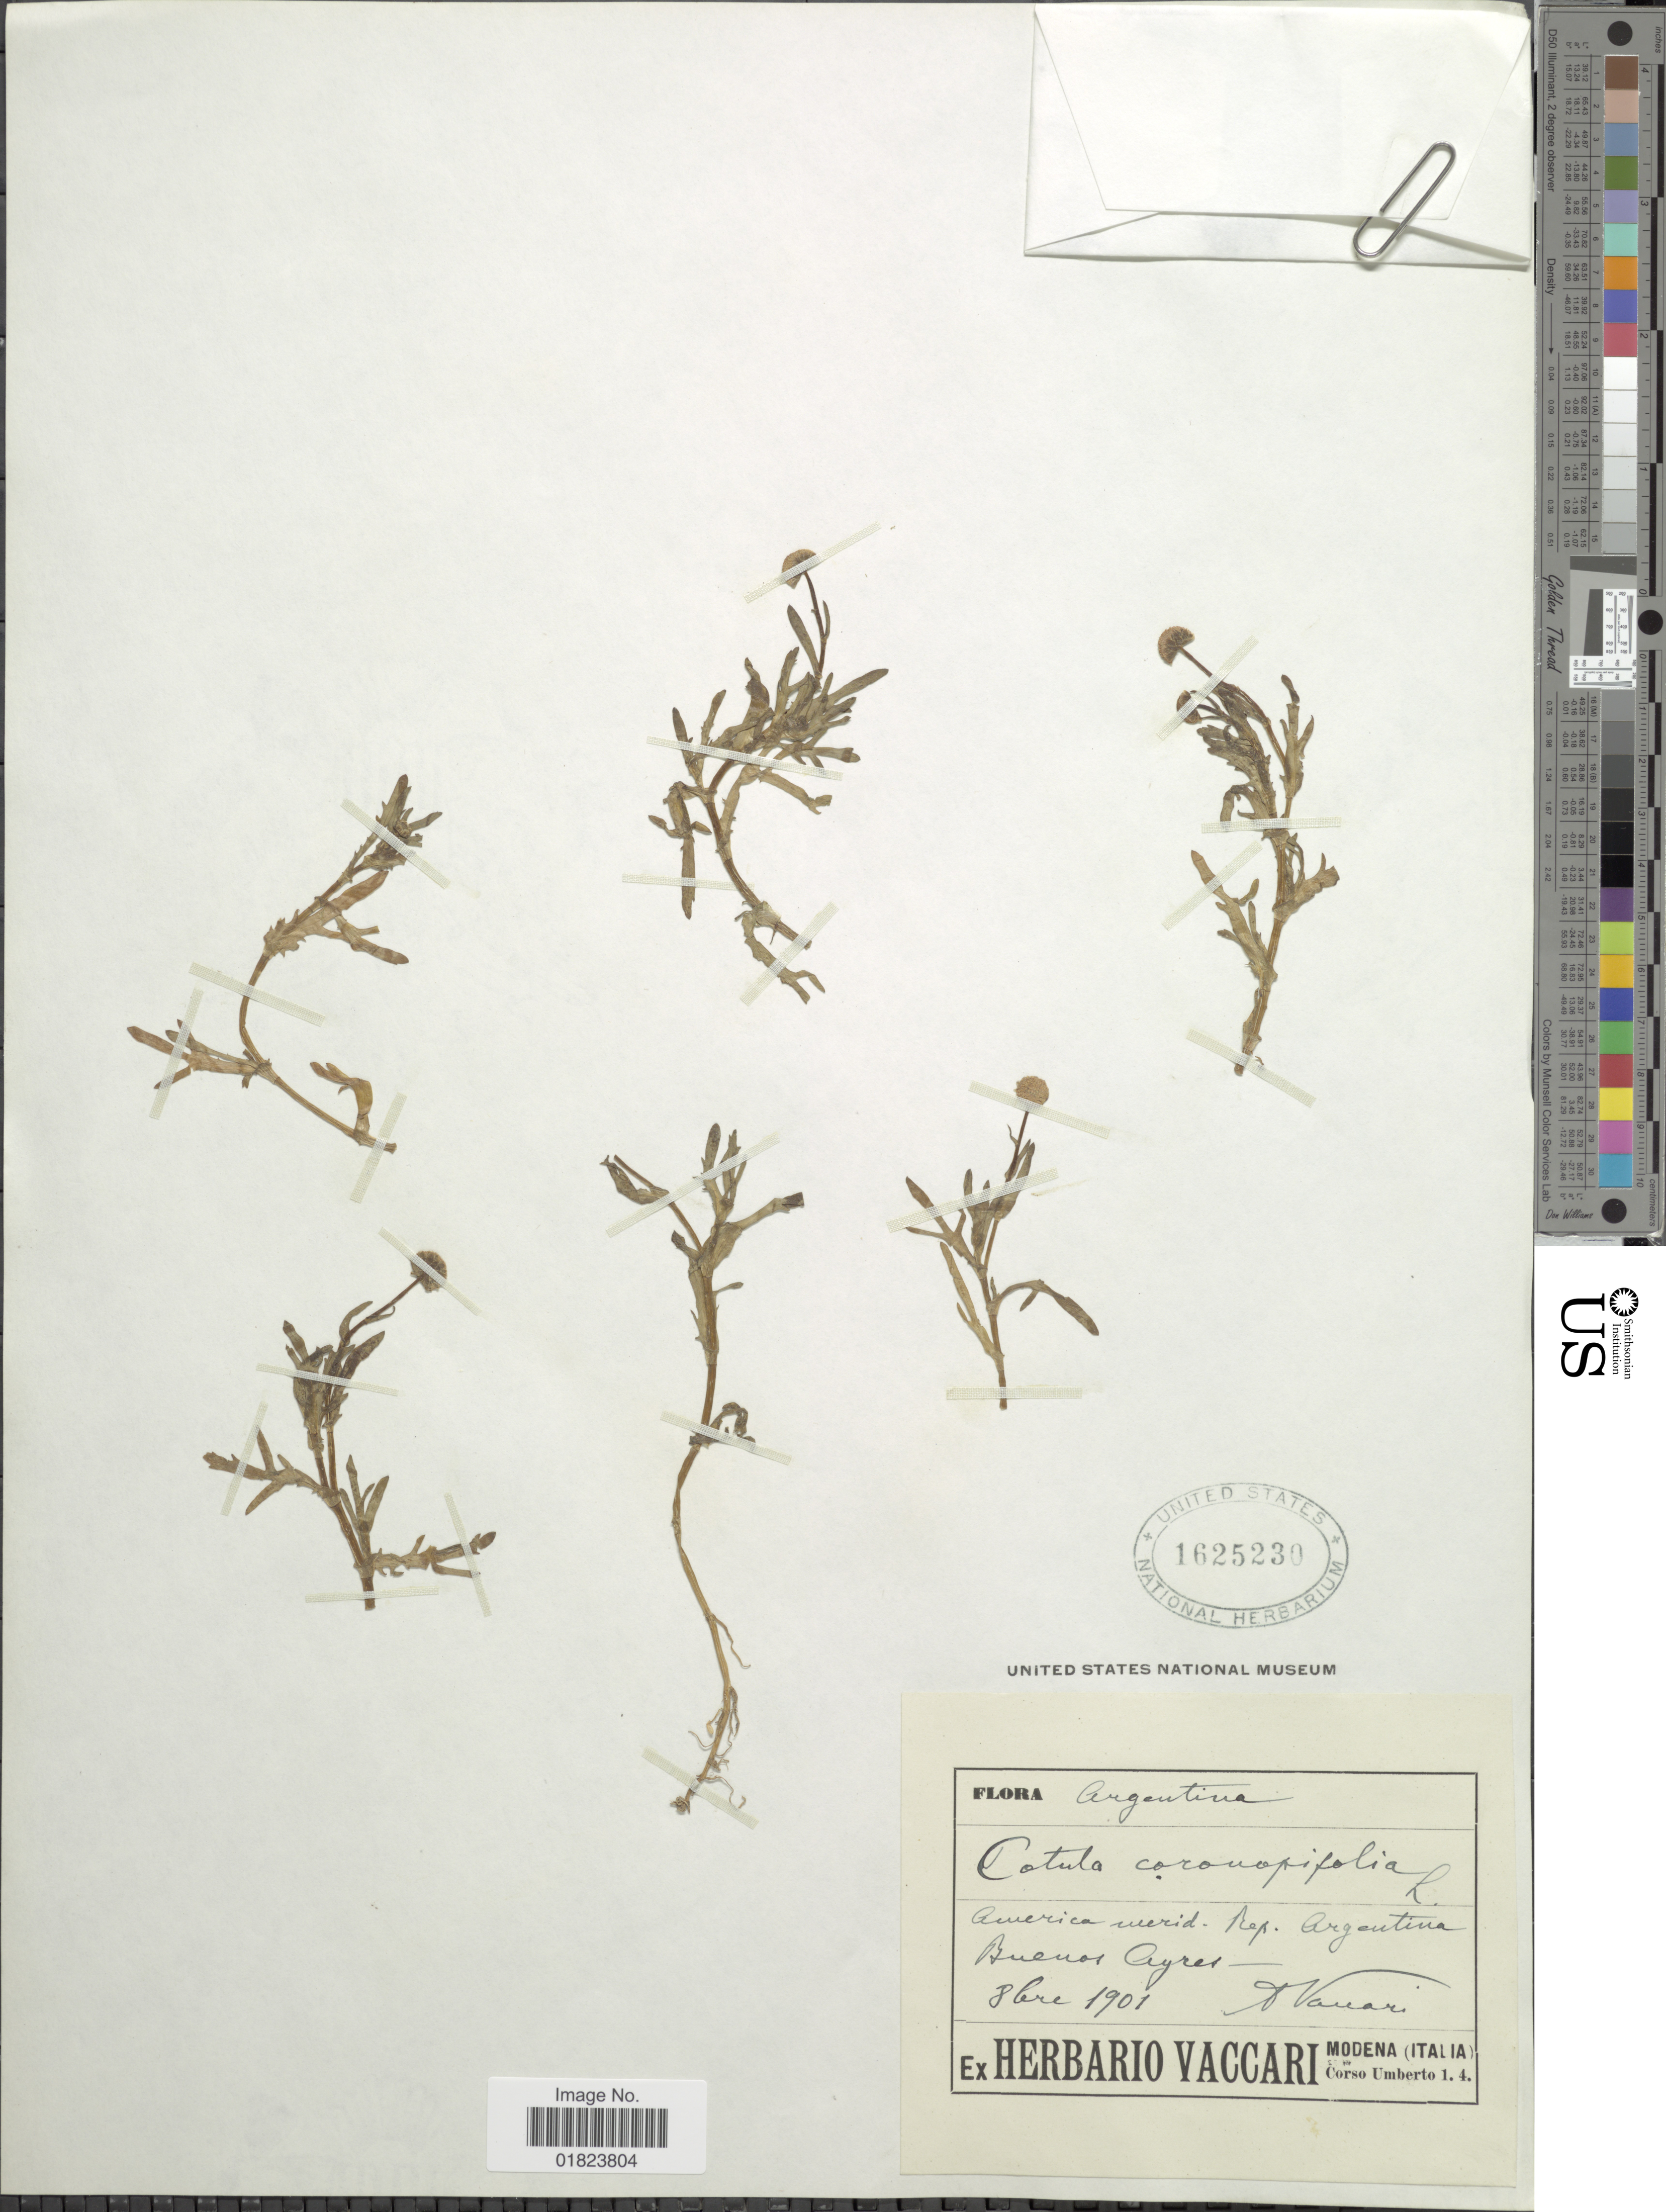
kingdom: Plantae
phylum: Tracheophyta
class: Magnoliopsida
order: Asterales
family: Asteraceae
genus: Cotula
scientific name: Cotula coronopifolia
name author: L.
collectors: A. Vaccari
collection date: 1901-10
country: Argentina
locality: Buenos Ayres.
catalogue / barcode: US 1625230